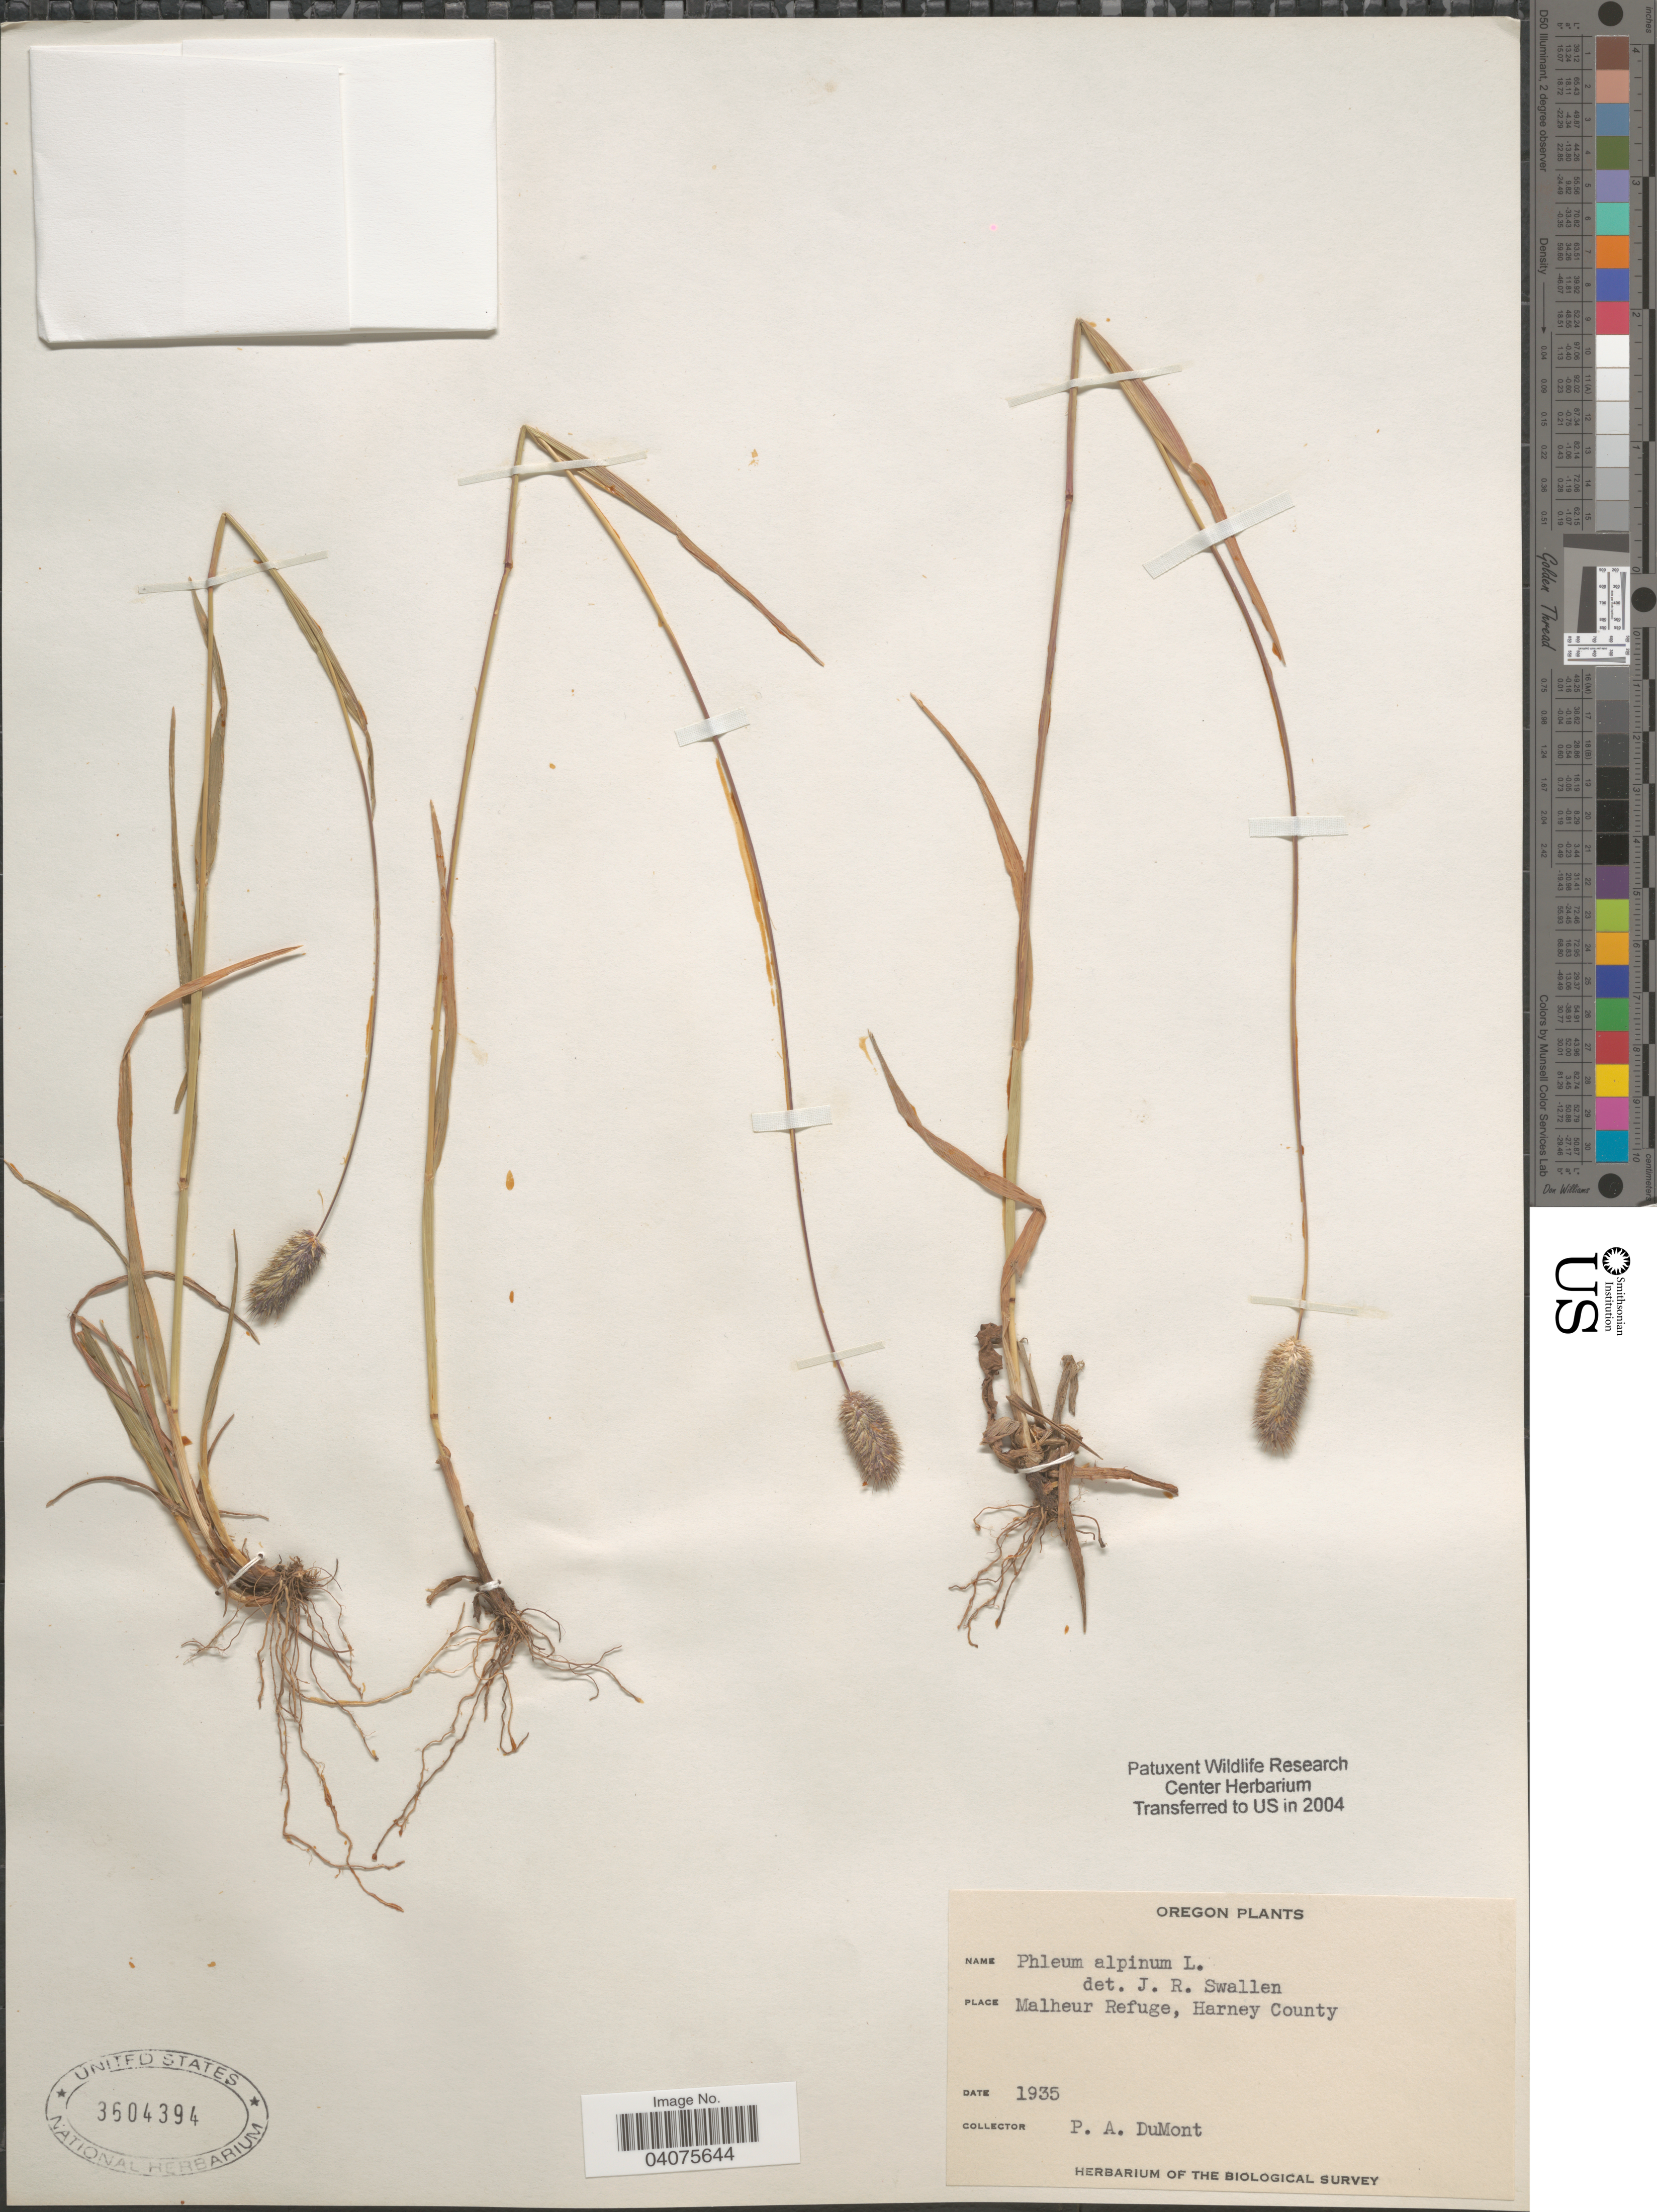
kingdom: Plantae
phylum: Tracheophyta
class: Liliopsida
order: Poales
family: Poaceae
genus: Phleum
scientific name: Phleum alpinum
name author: L.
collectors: P. Dumont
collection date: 1935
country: United States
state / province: Oregon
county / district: Harney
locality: Malheur Refuge, Harney County. Herbarium of the Biological Survey.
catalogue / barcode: US 3604394